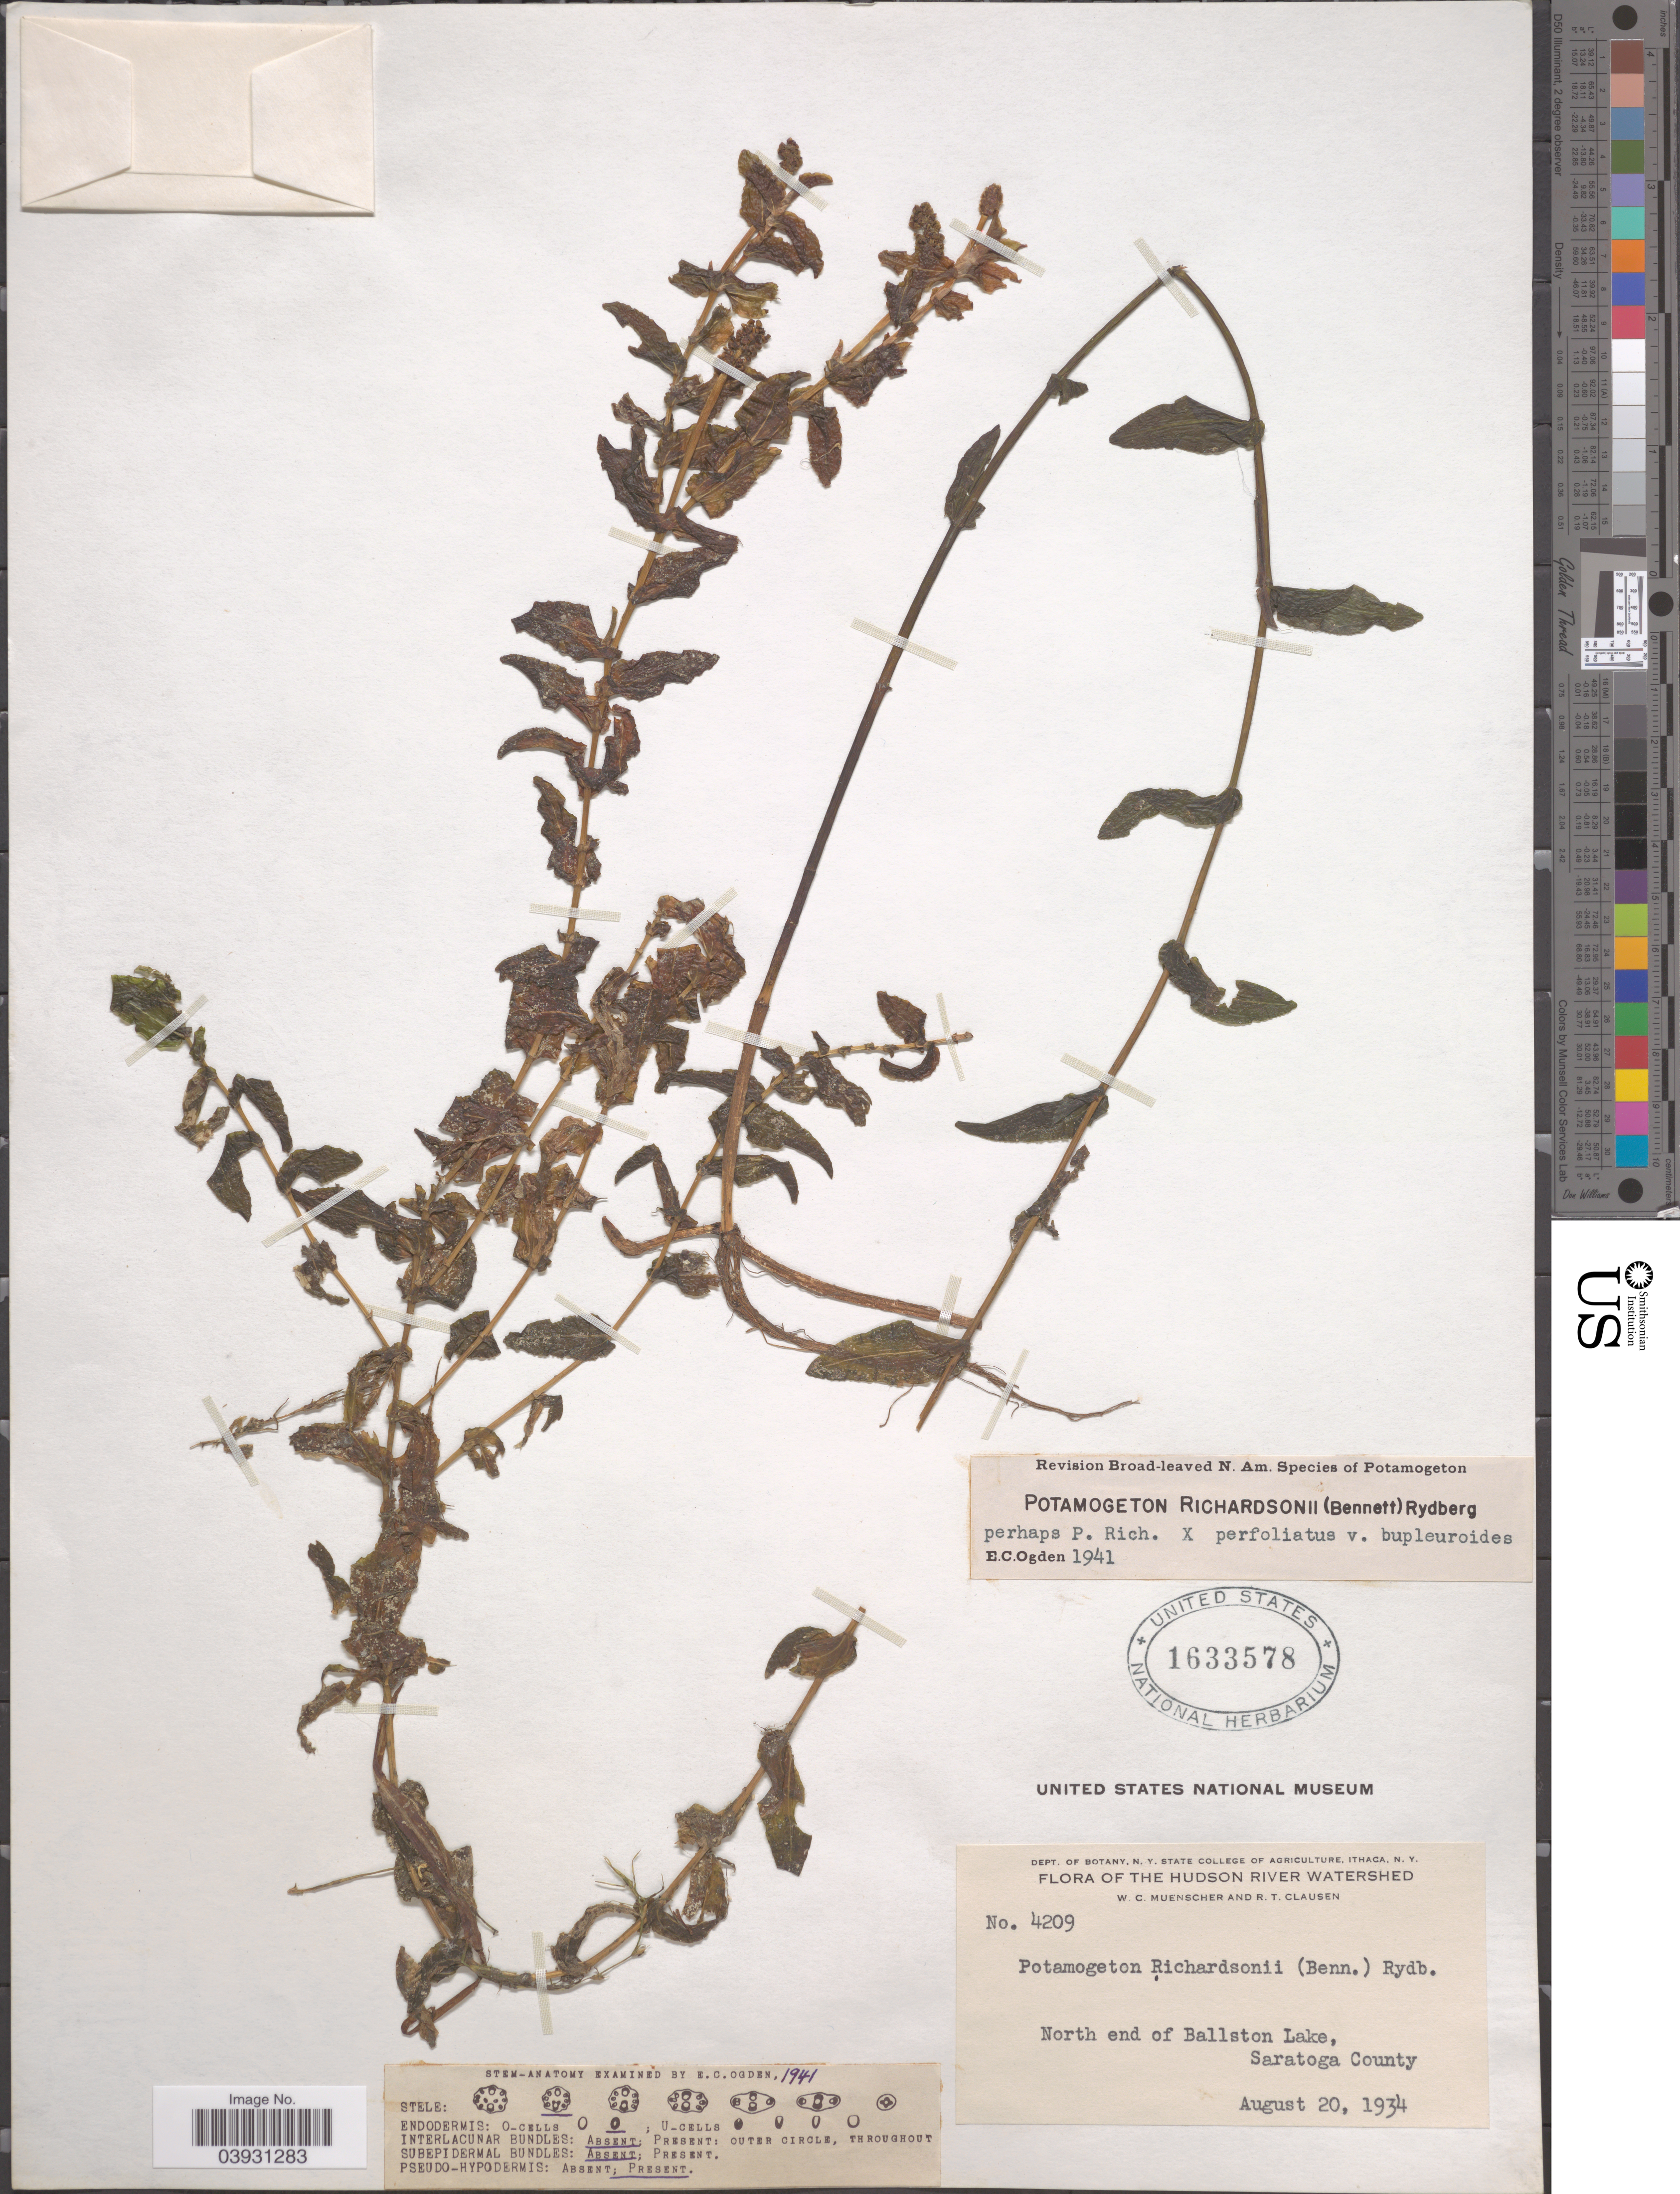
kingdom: Plantae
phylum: Tracheophyta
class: Liliopsida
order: Alismatales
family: Potamogetonaceae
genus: Potamogeton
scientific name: Potamogeton richardsonii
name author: (A.W. Benn.) Rydb.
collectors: W. Muenscher & R. T. Clausen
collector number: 4209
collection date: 1934-08-20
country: United States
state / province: New York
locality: The Hudson river Watershed. North end of Ballston Lake, Saratoga County.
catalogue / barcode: US 1633578